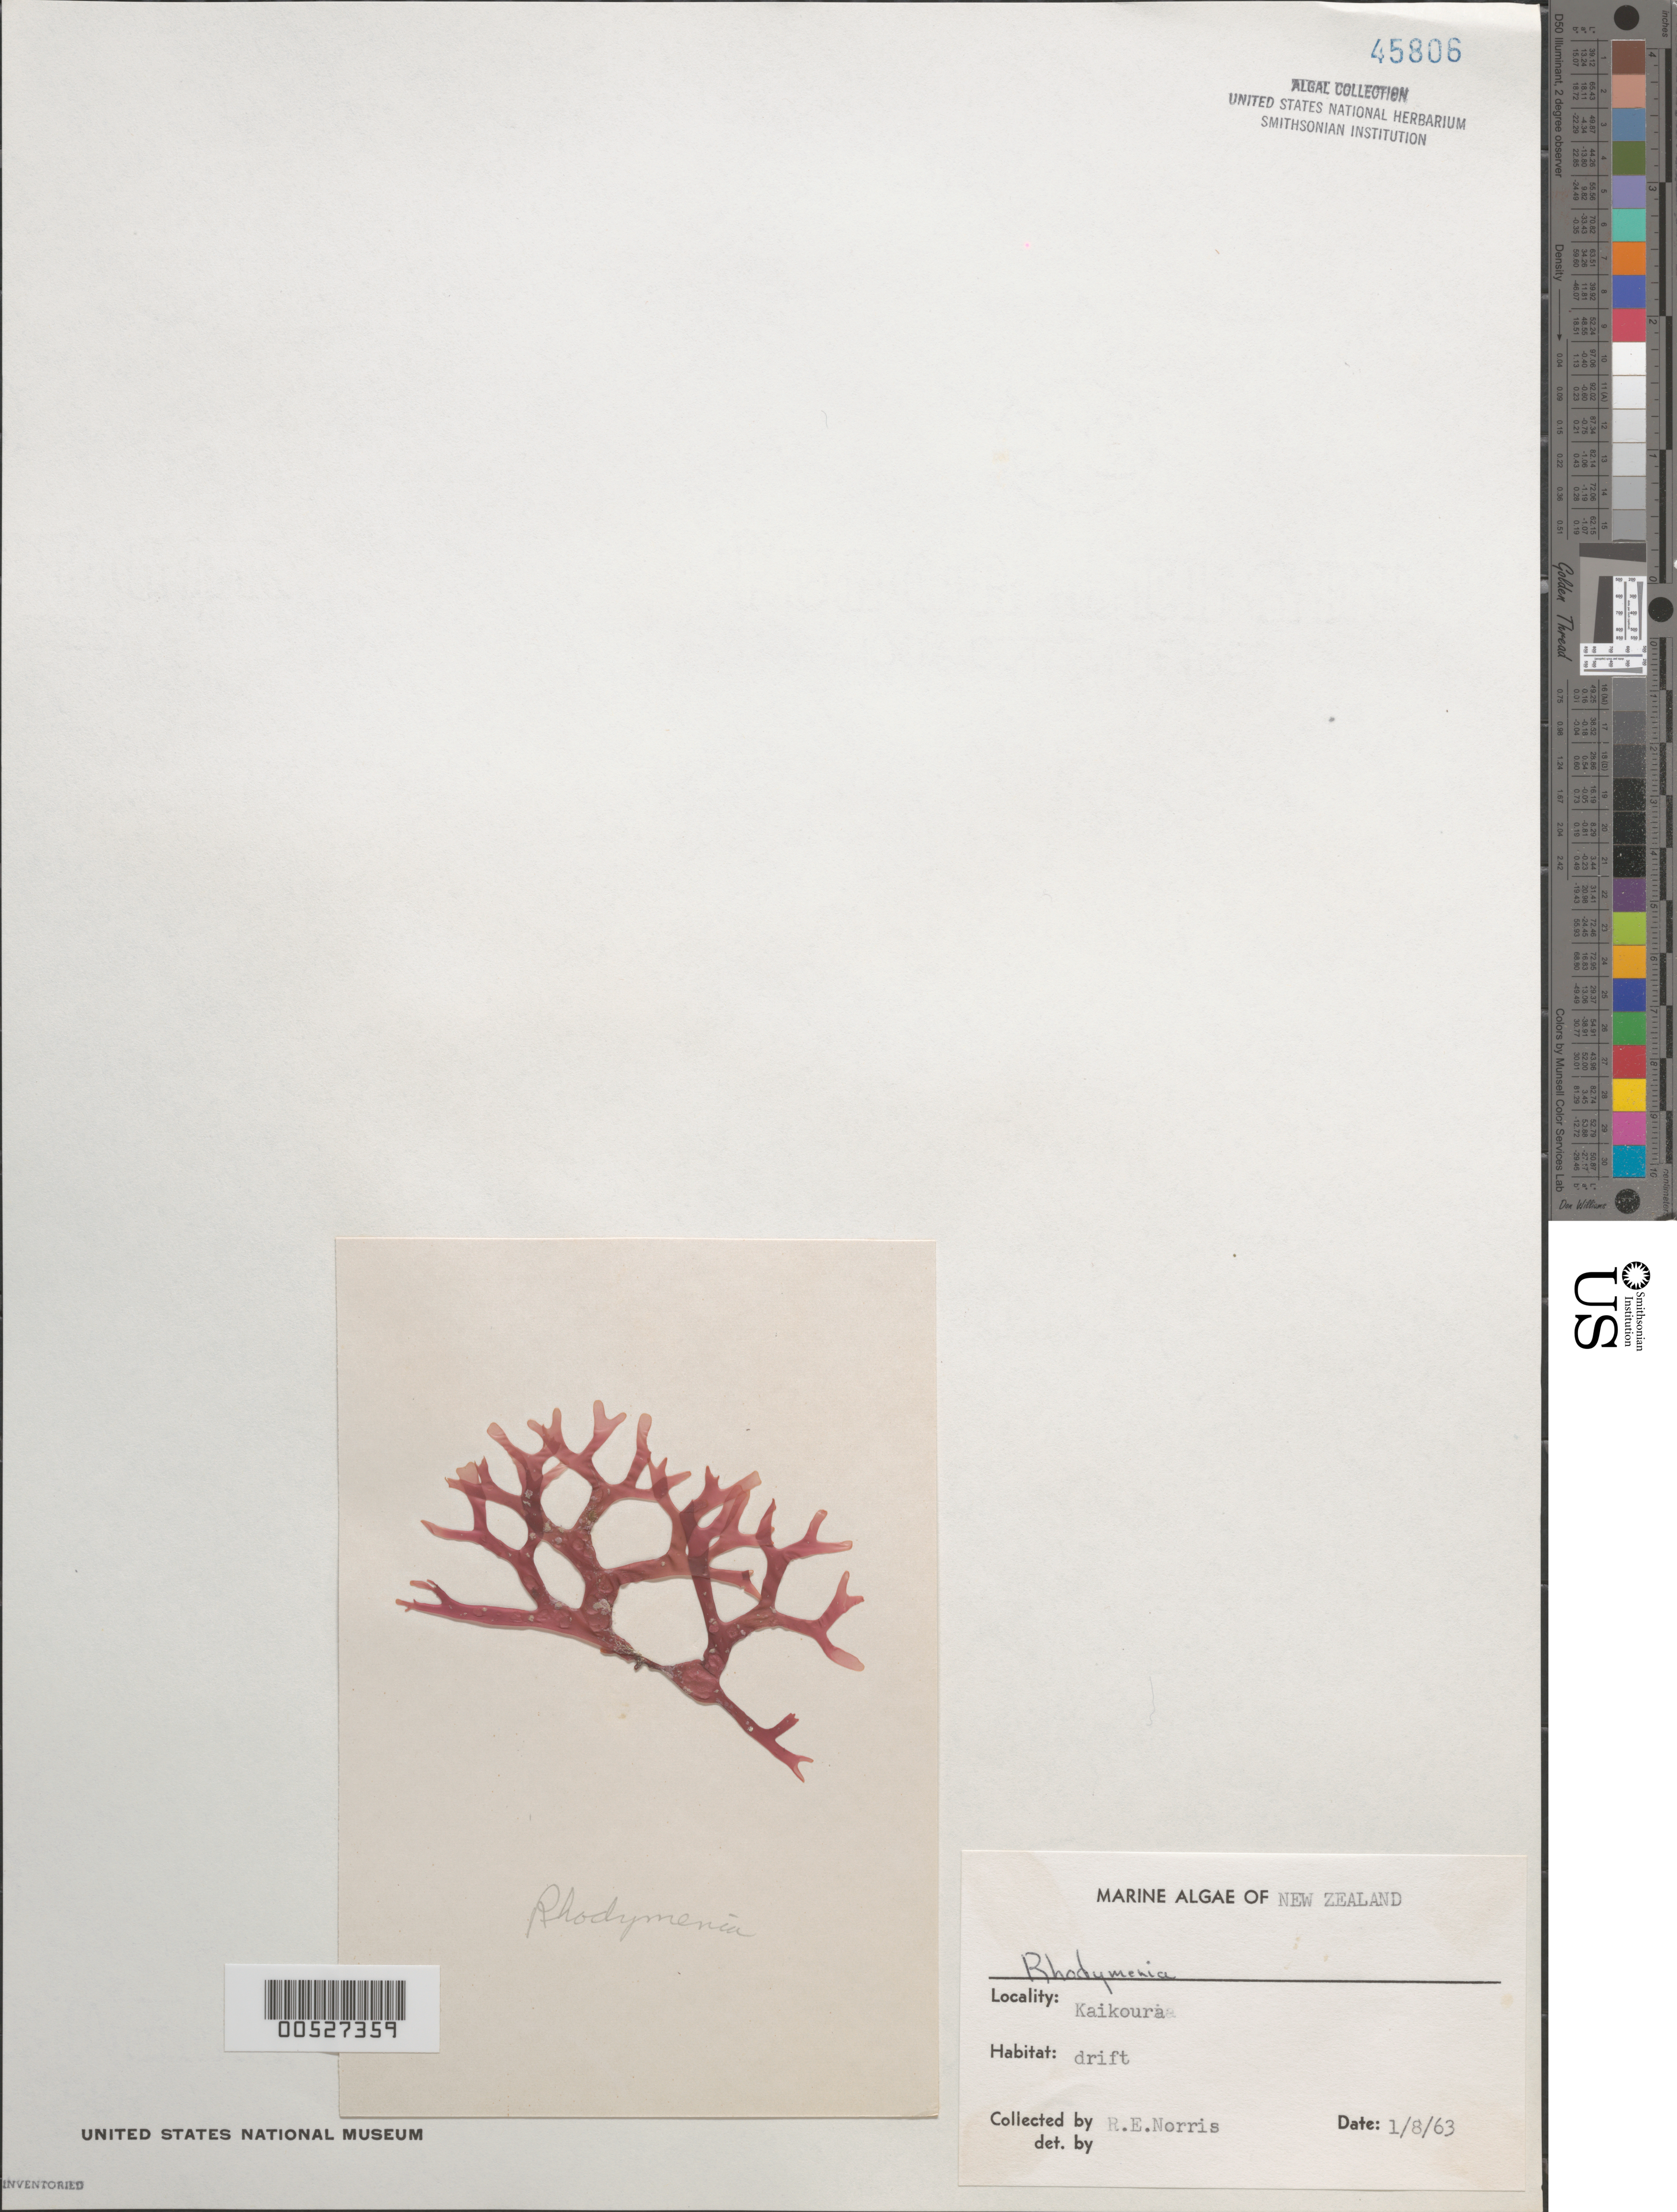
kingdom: Plantae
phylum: Rhodophyta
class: Florideophyceae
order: Rhodymeniales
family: Rhodymeniaceae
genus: Rhodymenia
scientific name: Rhodymenia sp.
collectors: R. E. Norris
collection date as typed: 08 Jan 1963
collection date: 1963-01-08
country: New Zealand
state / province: Canterbury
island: South Island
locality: Kaikoura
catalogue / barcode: US 45806